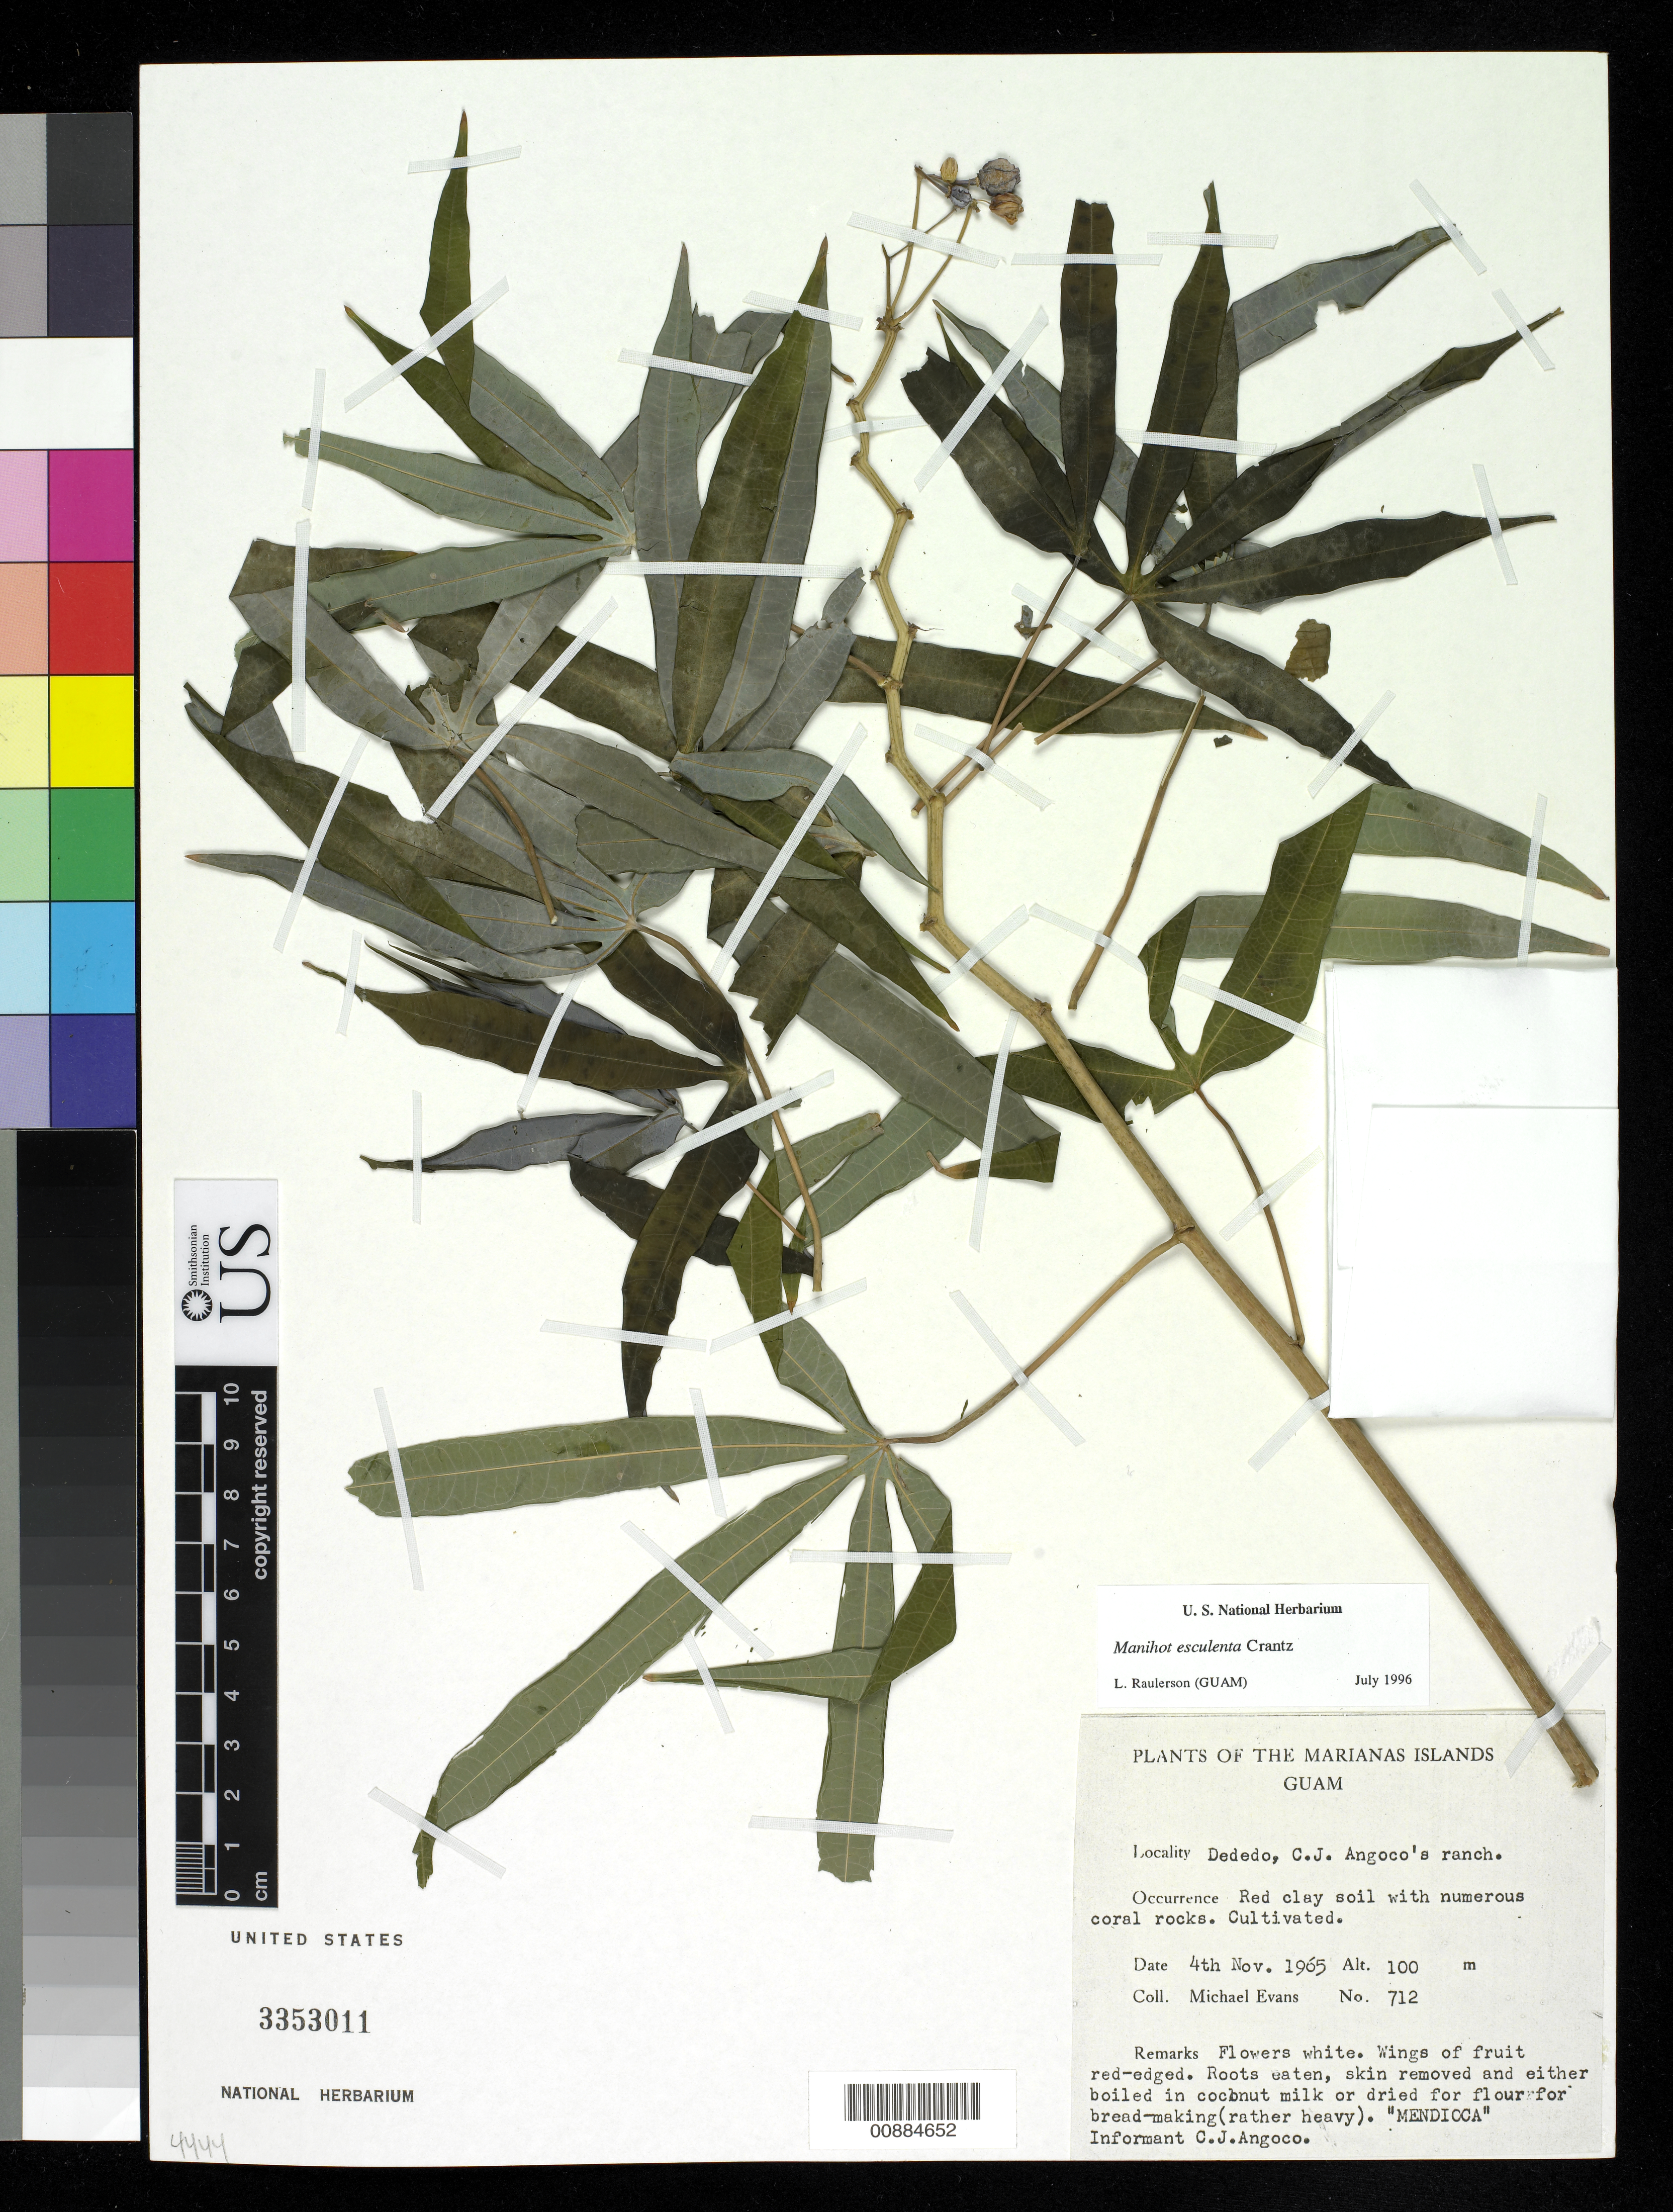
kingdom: Plantae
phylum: Tracheophyta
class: Magnoliopsida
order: Malpighiales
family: Euphorbiaceae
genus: Manihot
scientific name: Manihot esculenta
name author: Crantz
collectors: M. Evans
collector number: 712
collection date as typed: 04 Nov 1965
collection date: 1965-11-04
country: Guam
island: Guam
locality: Dededo, Angoco's ranch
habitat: red clay soil with numerous coral rocks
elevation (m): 100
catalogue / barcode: US 3353011